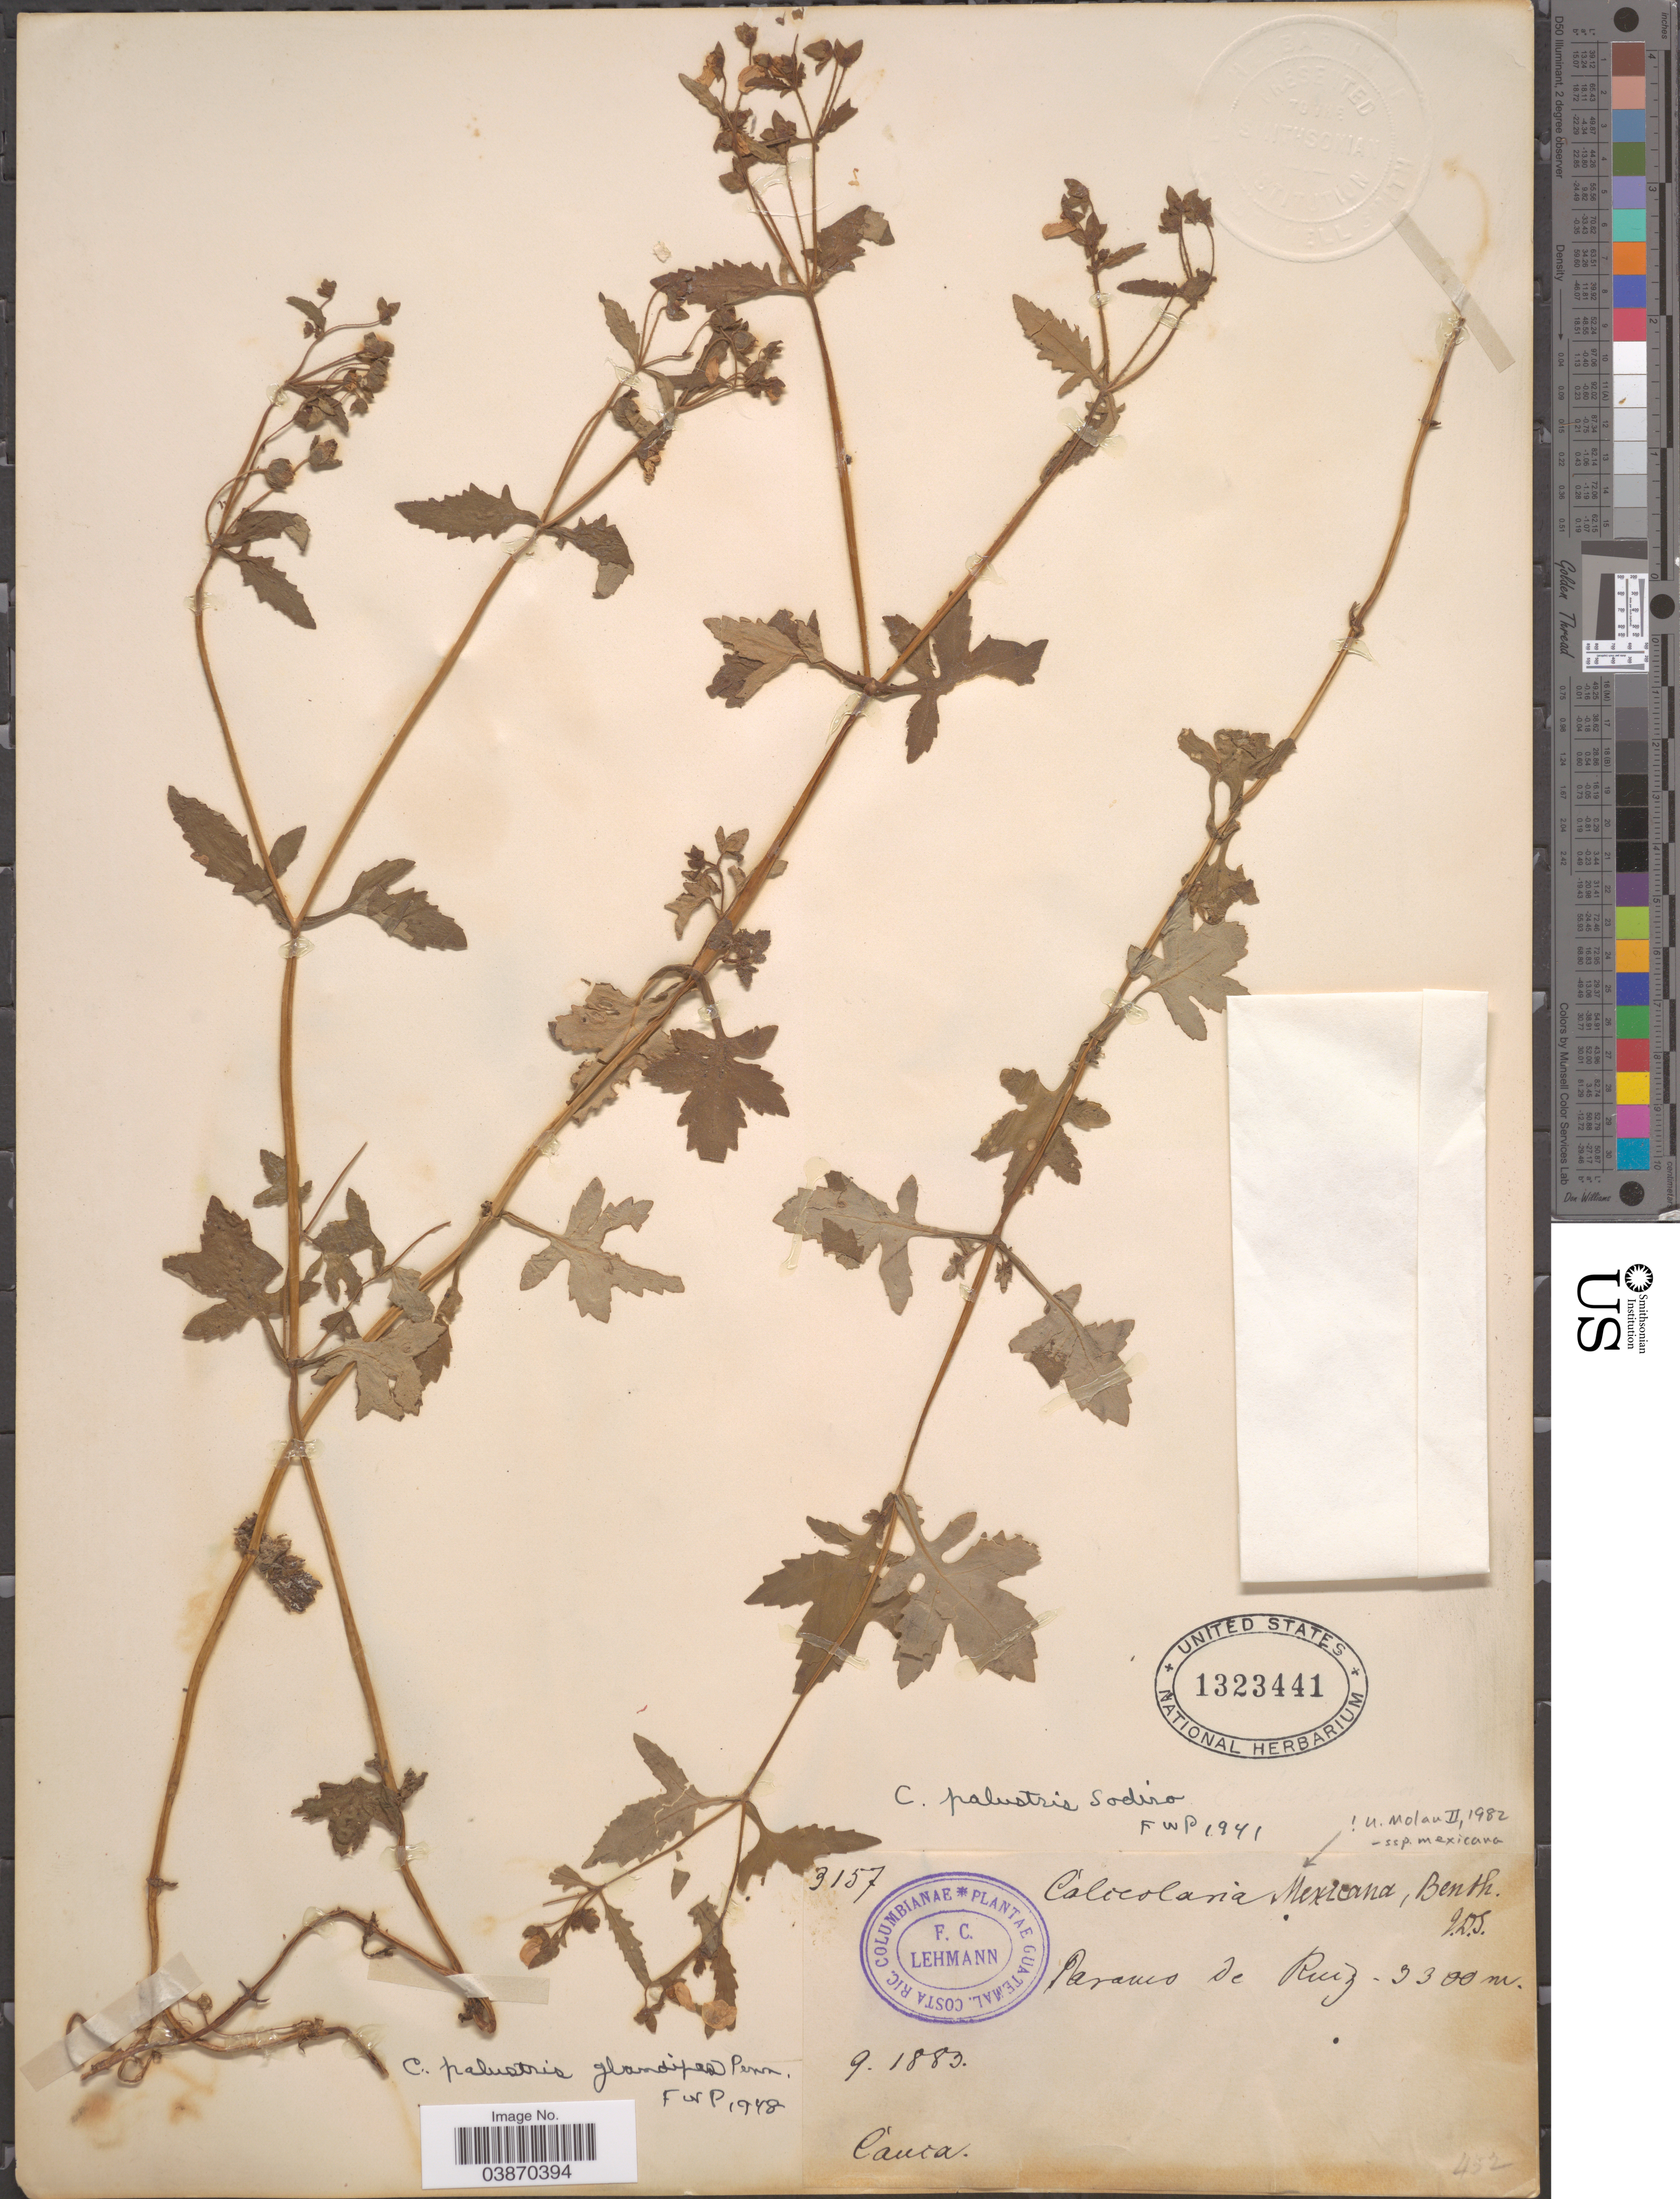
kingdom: Plantae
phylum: Tracheophyta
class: Magnoliopsida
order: Lamiales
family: Calceolariaceae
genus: Calceolaria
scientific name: Calceolaria mexicana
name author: Benth.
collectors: F. C. Lehmann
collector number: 3157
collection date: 1883-09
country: Colombia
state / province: Cauca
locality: Paramo de Ruiz.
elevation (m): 3300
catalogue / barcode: US 1323441